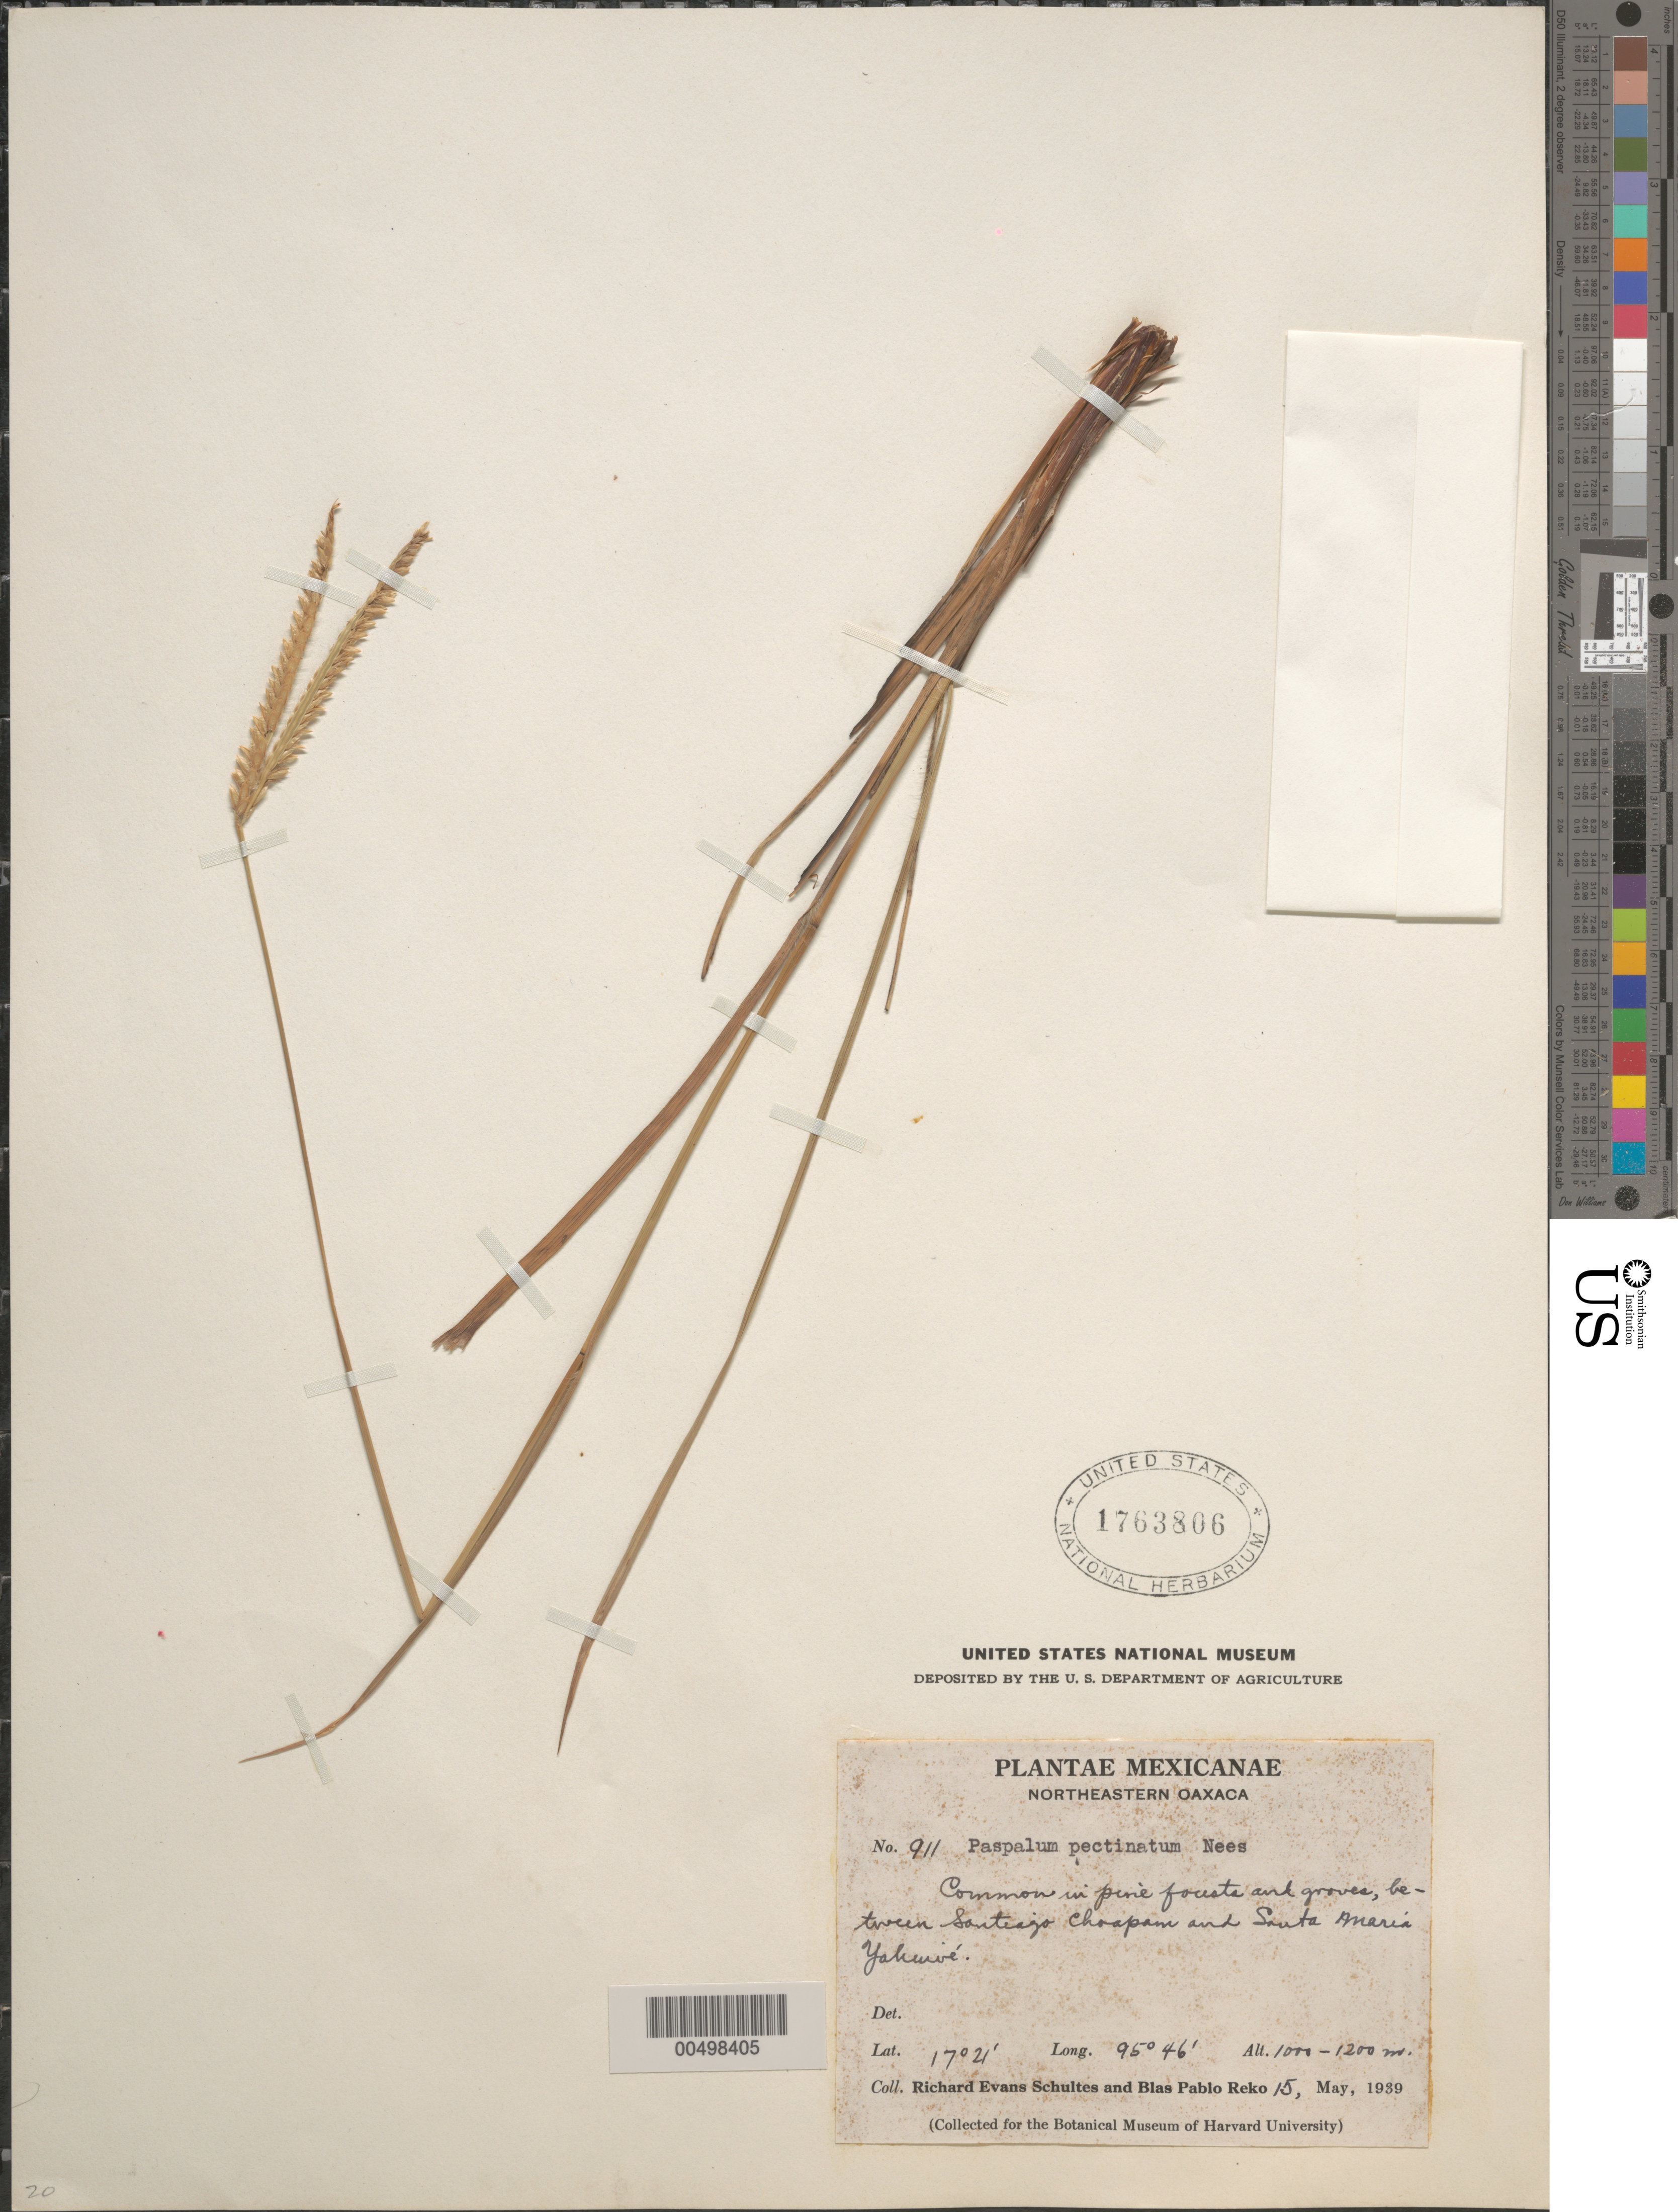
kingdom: Plantae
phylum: Tracheophyta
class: Liliopsida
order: Poales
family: Poaceae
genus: Paspalum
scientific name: Paspalum pectinatum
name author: Nees ex Trin.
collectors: R. E. Schultes & B. P. Reko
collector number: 411 or 911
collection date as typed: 15 May 1939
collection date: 1939-05-15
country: Mexico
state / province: Oaxaca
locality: NE Oaxaca, between Santiago Choapam & Santa Maria Yaheuv‚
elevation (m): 1000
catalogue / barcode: US 1763806